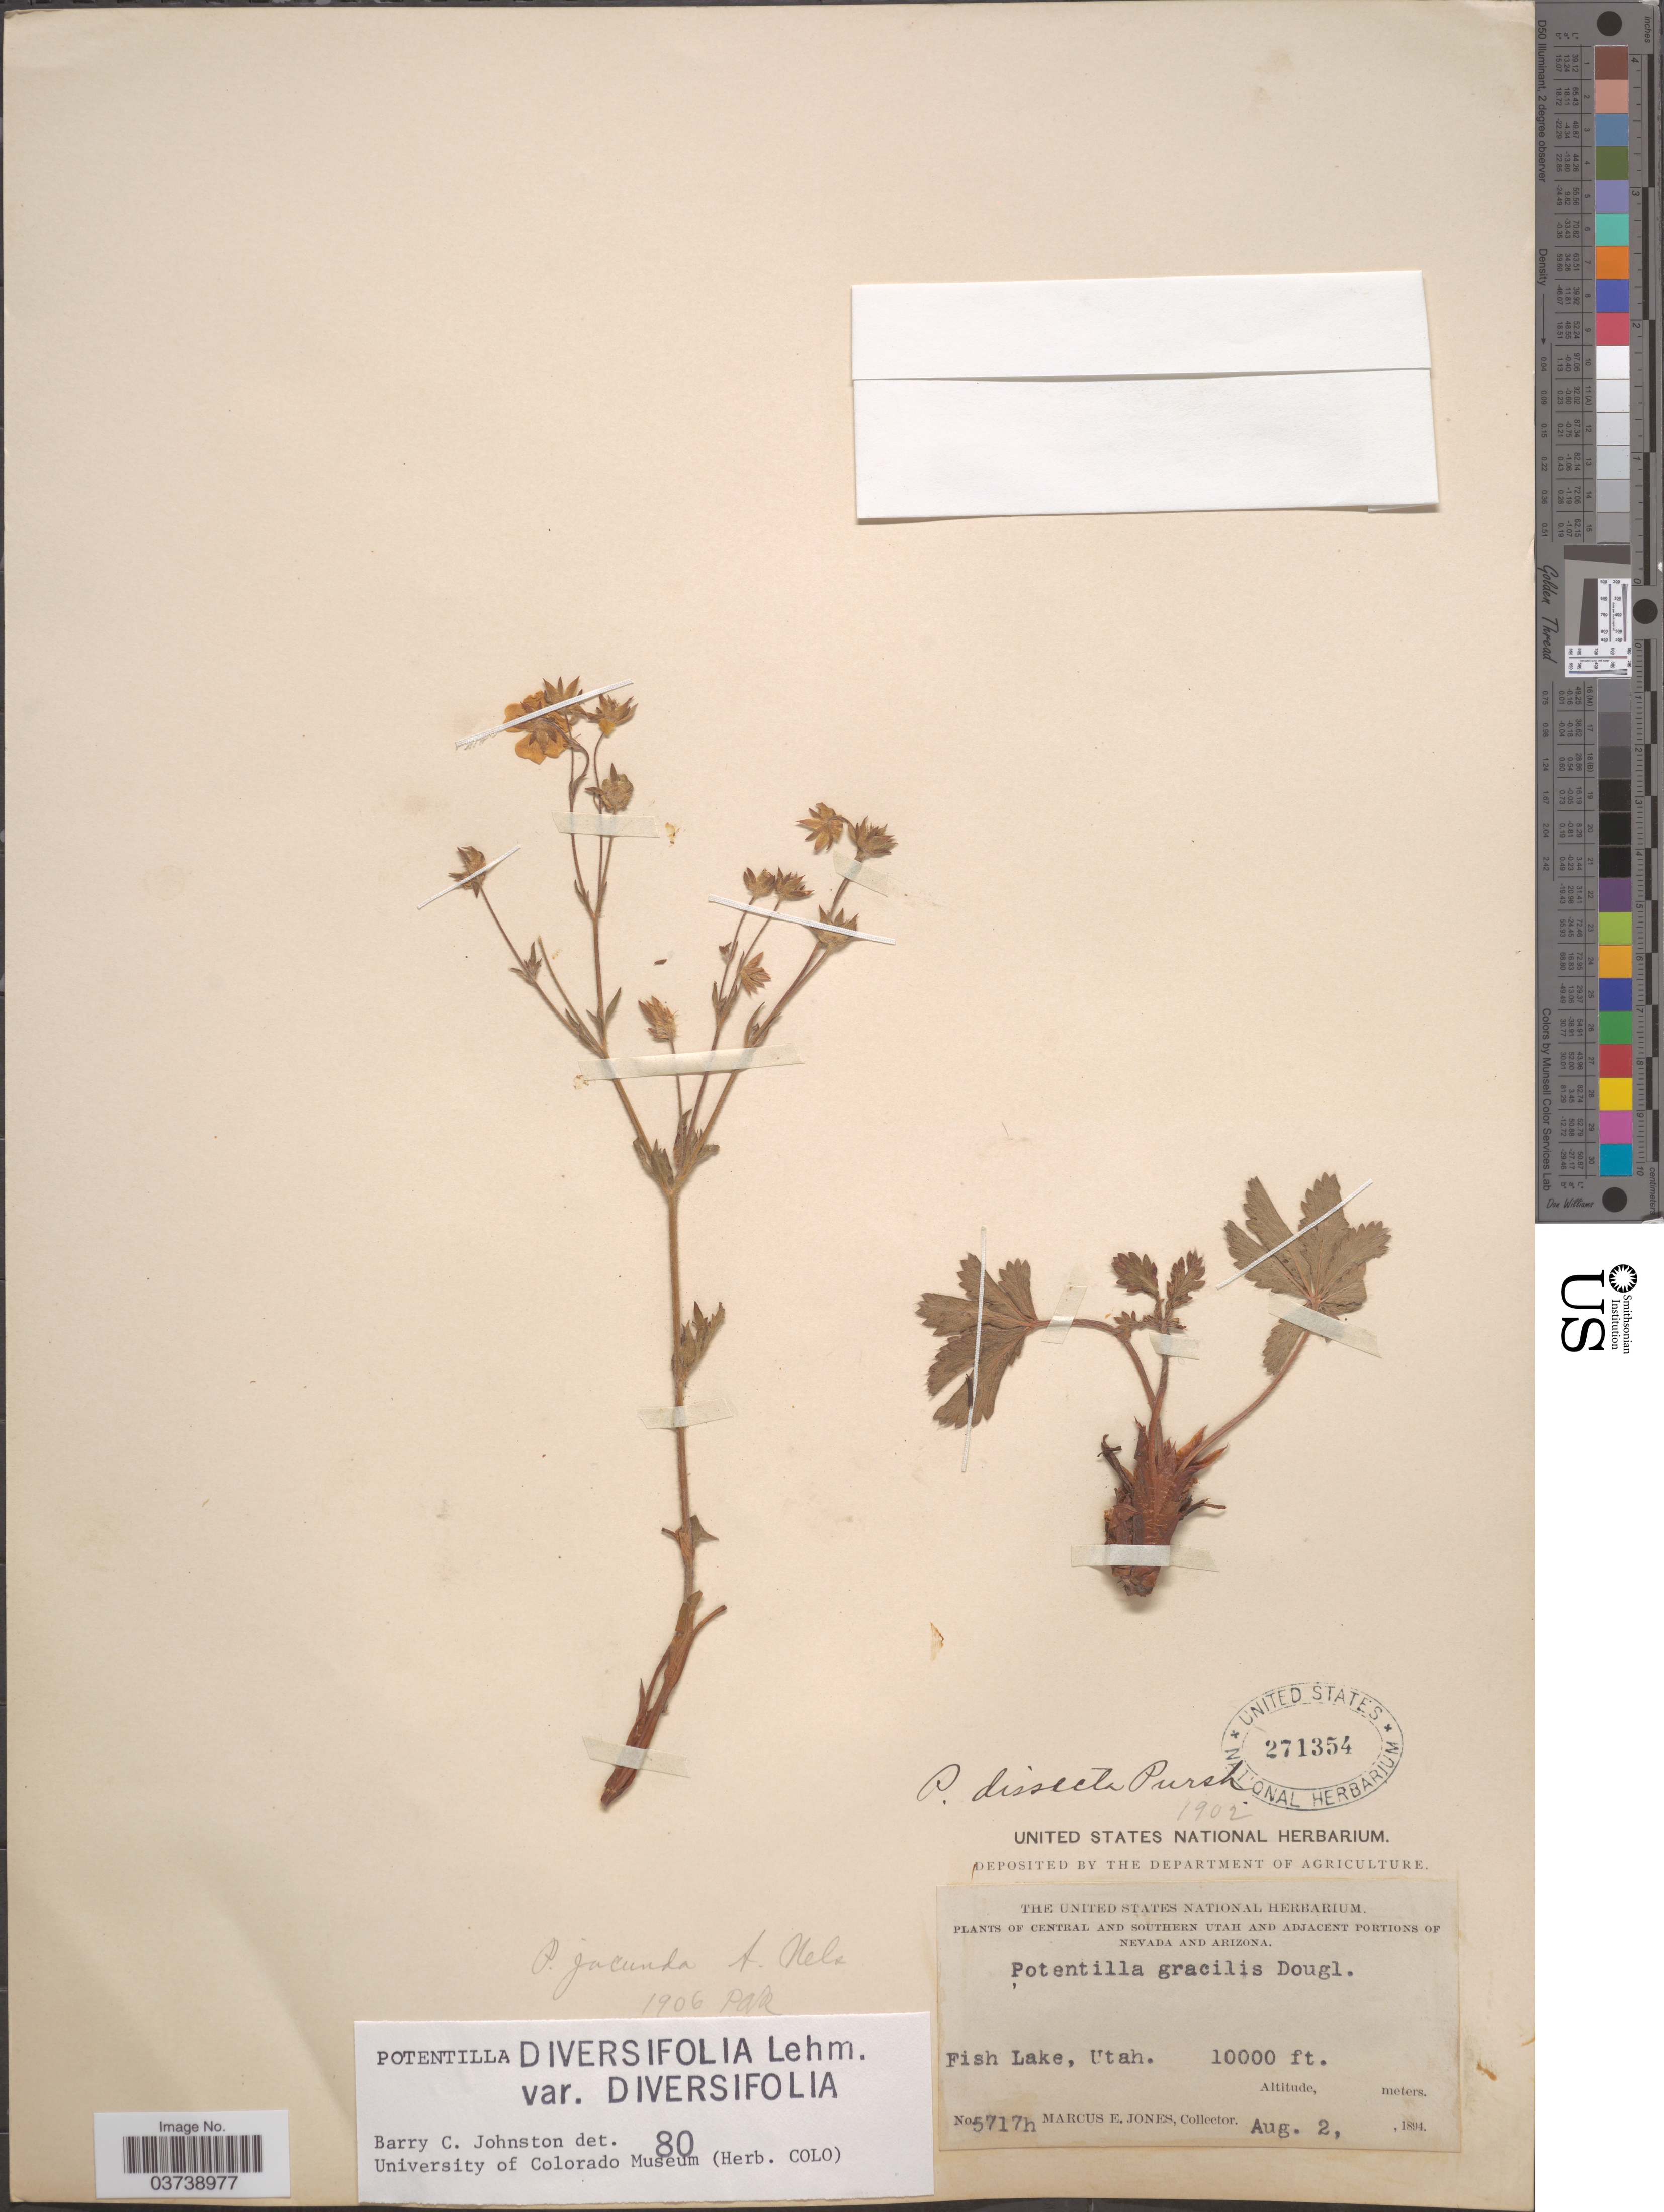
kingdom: Plantae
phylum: Tracheophyta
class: Magnoliopsida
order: Rosales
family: Rosaceae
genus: Potentilla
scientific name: Potentilla diversifolia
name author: Lehm.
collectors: M. E. Jones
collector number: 5717h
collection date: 1894-08-02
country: United States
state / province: Utah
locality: Central and Southern Utah. Fish Lake.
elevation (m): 3048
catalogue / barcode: US 271354